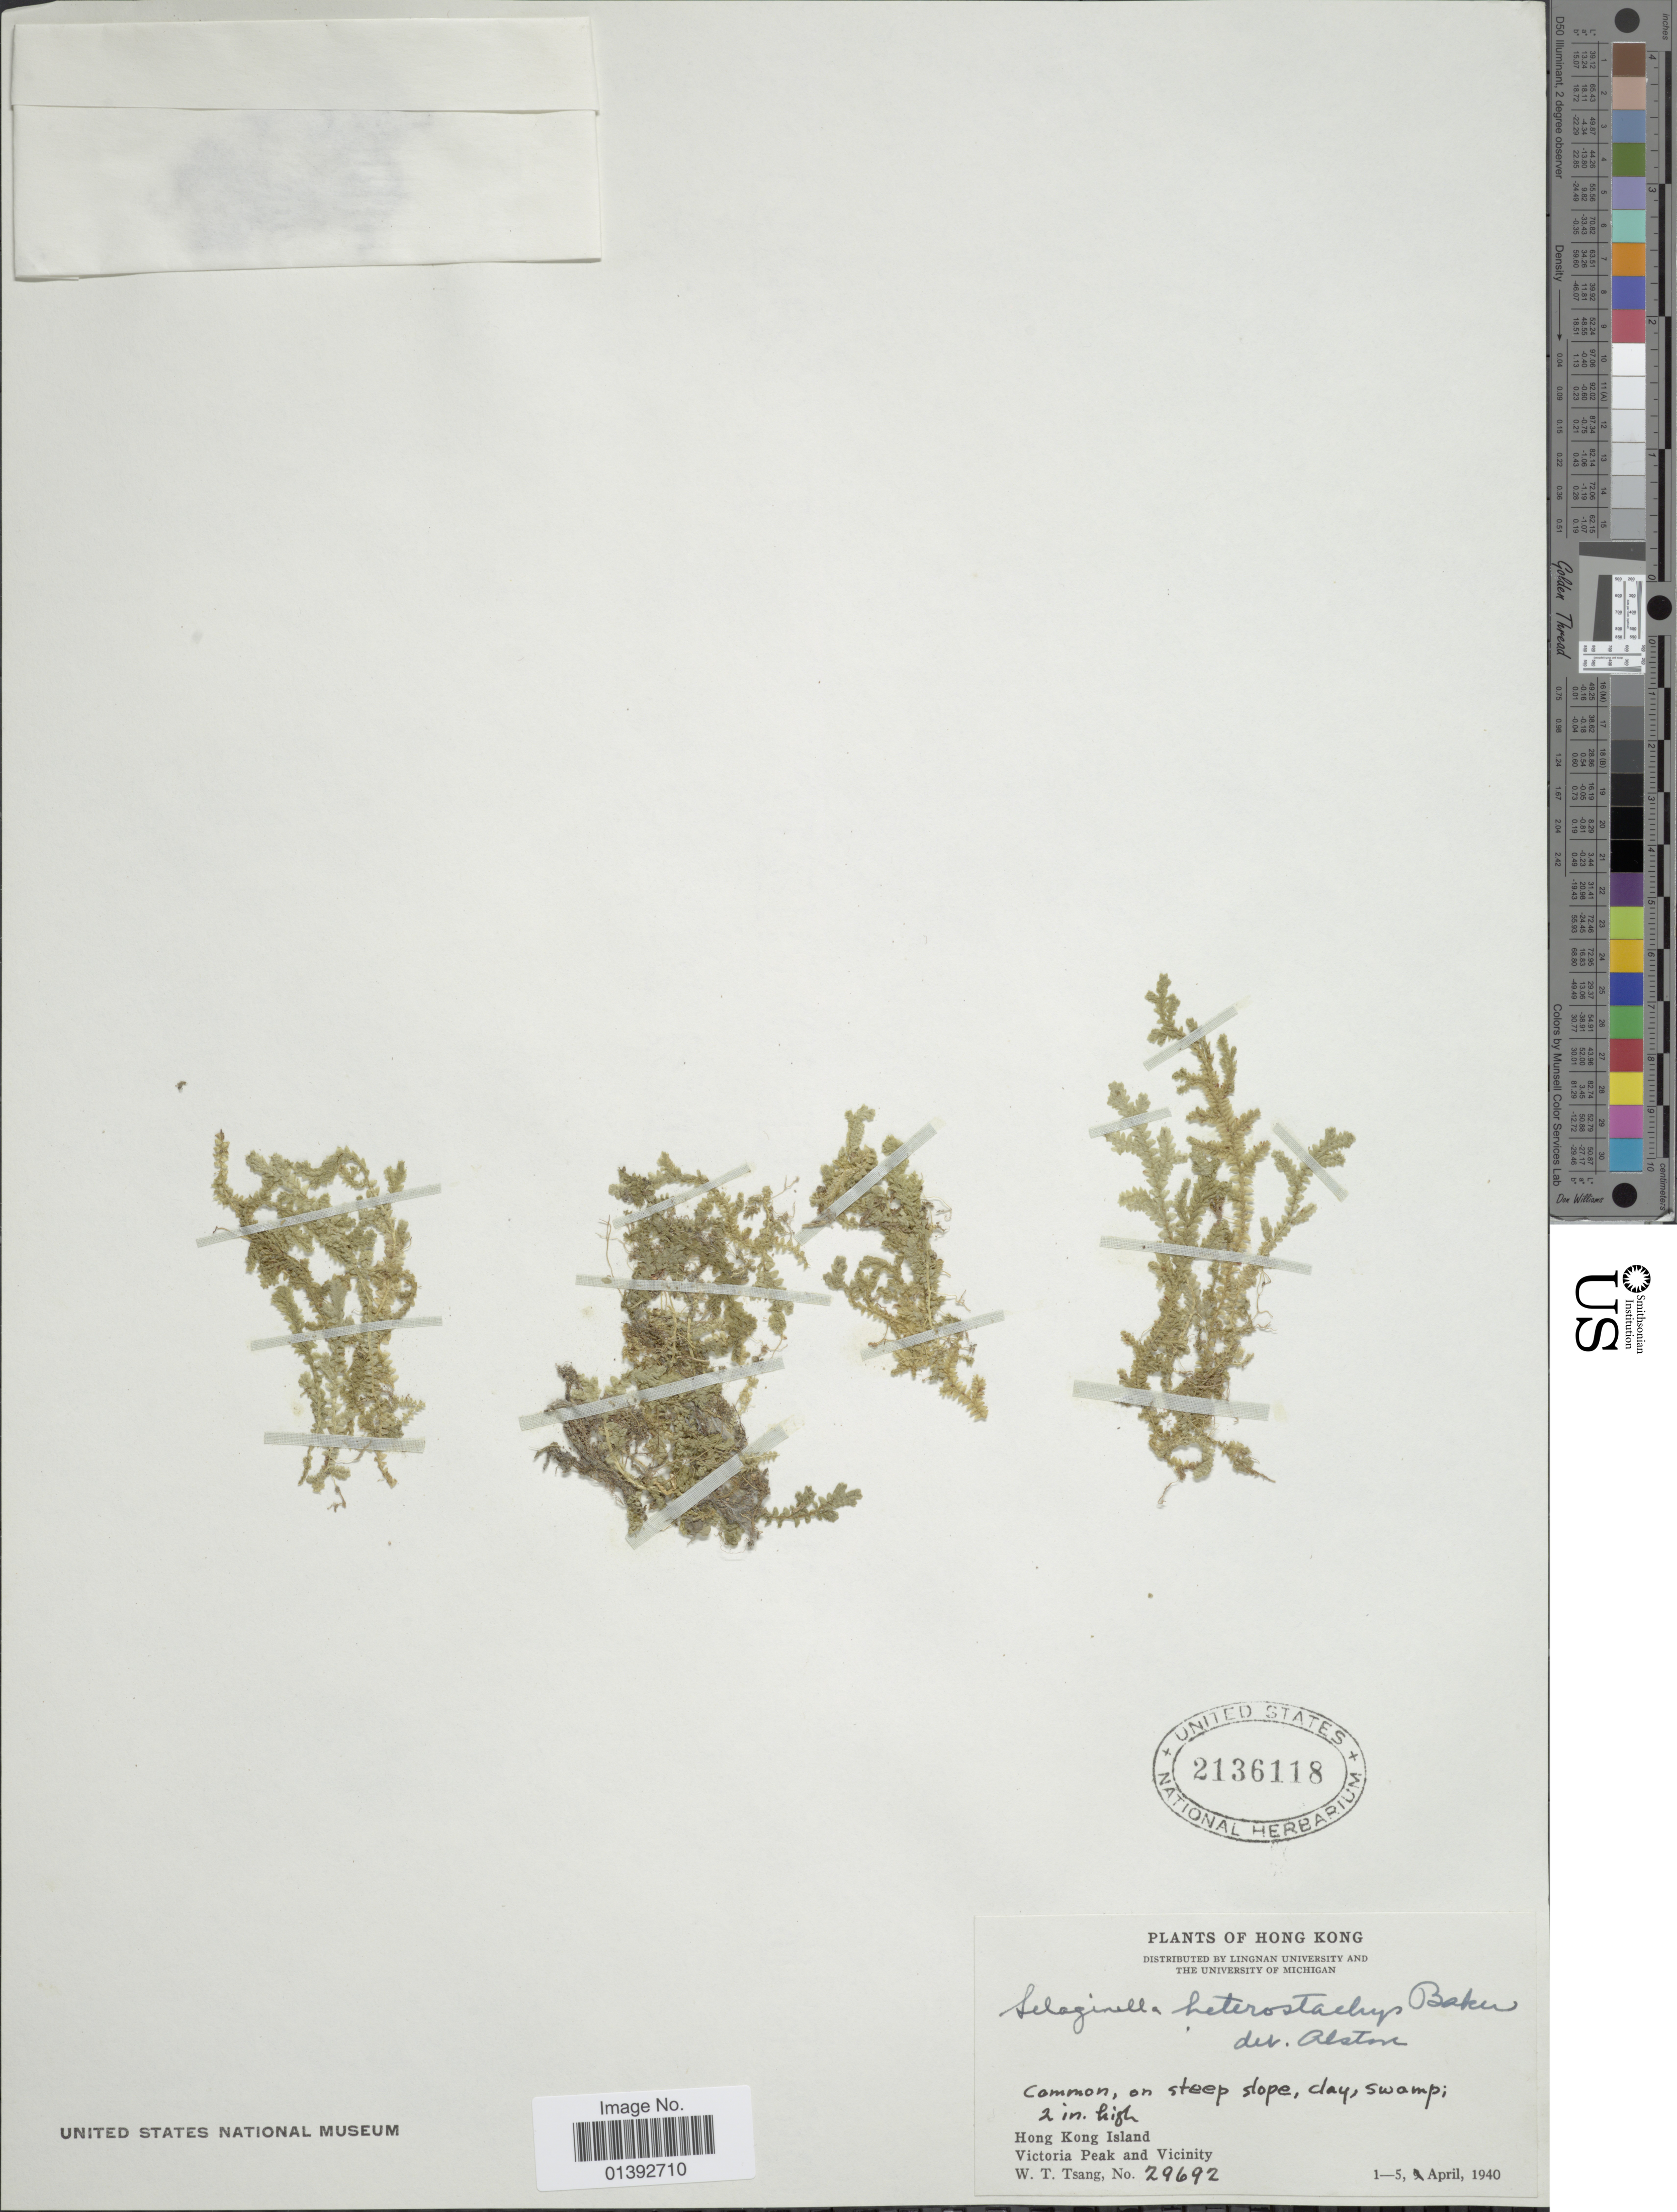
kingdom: Plantae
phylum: Tracheophyta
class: Lycopodiopsida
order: Selaginellales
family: Selaginellaceae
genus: Selaginella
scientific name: Selaginella heterostachys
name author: Baker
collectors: W. T. Tsang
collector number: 29692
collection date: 1940-04-01/1940-04-05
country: China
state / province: Hong Kong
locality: Hong Kong Island, Victoria Peak and vicinity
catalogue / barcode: US 2136118